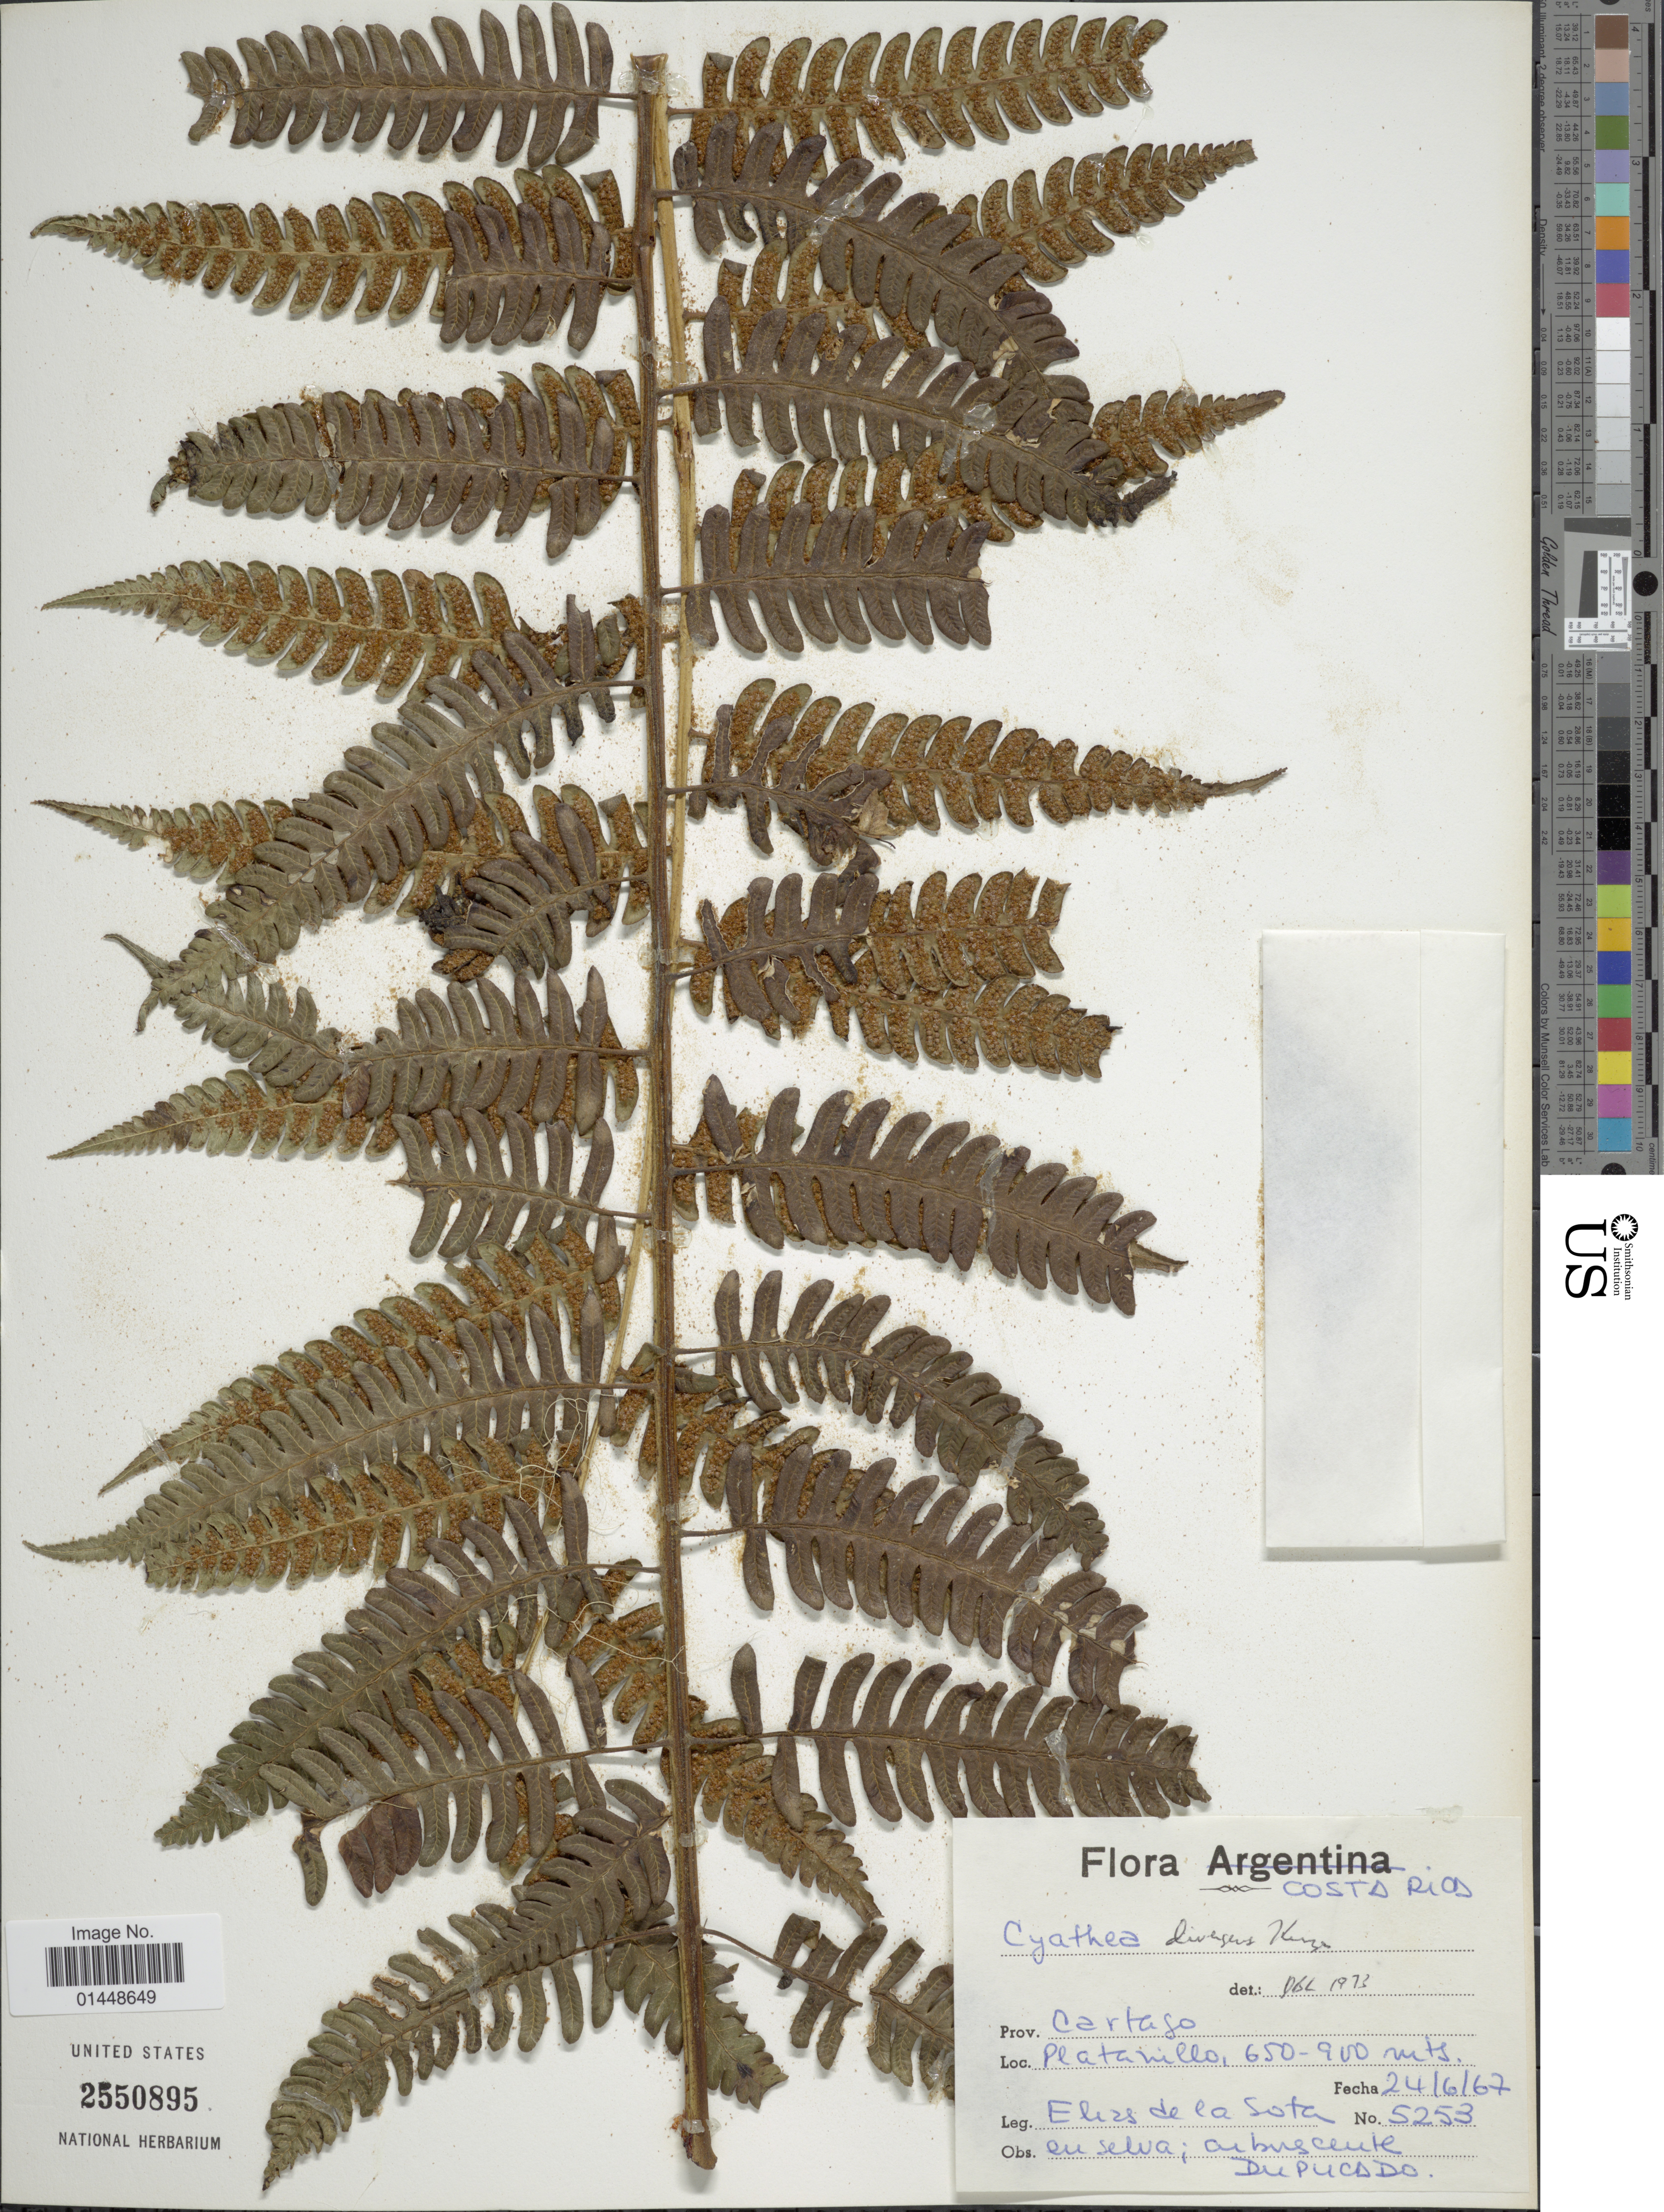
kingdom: Plantae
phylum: Tracheophyta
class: Polypodiopsida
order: Cyatheales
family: Cyatheaceae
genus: Cyathea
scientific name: Cyathea divergens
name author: Kunze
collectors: E. R. de la Sota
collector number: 5253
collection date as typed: Transcribed d/m/y: 24/6/67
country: Costa Rica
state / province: Cartago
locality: Prov. Cartago. Platanillo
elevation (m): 650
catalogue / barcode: US 2550895